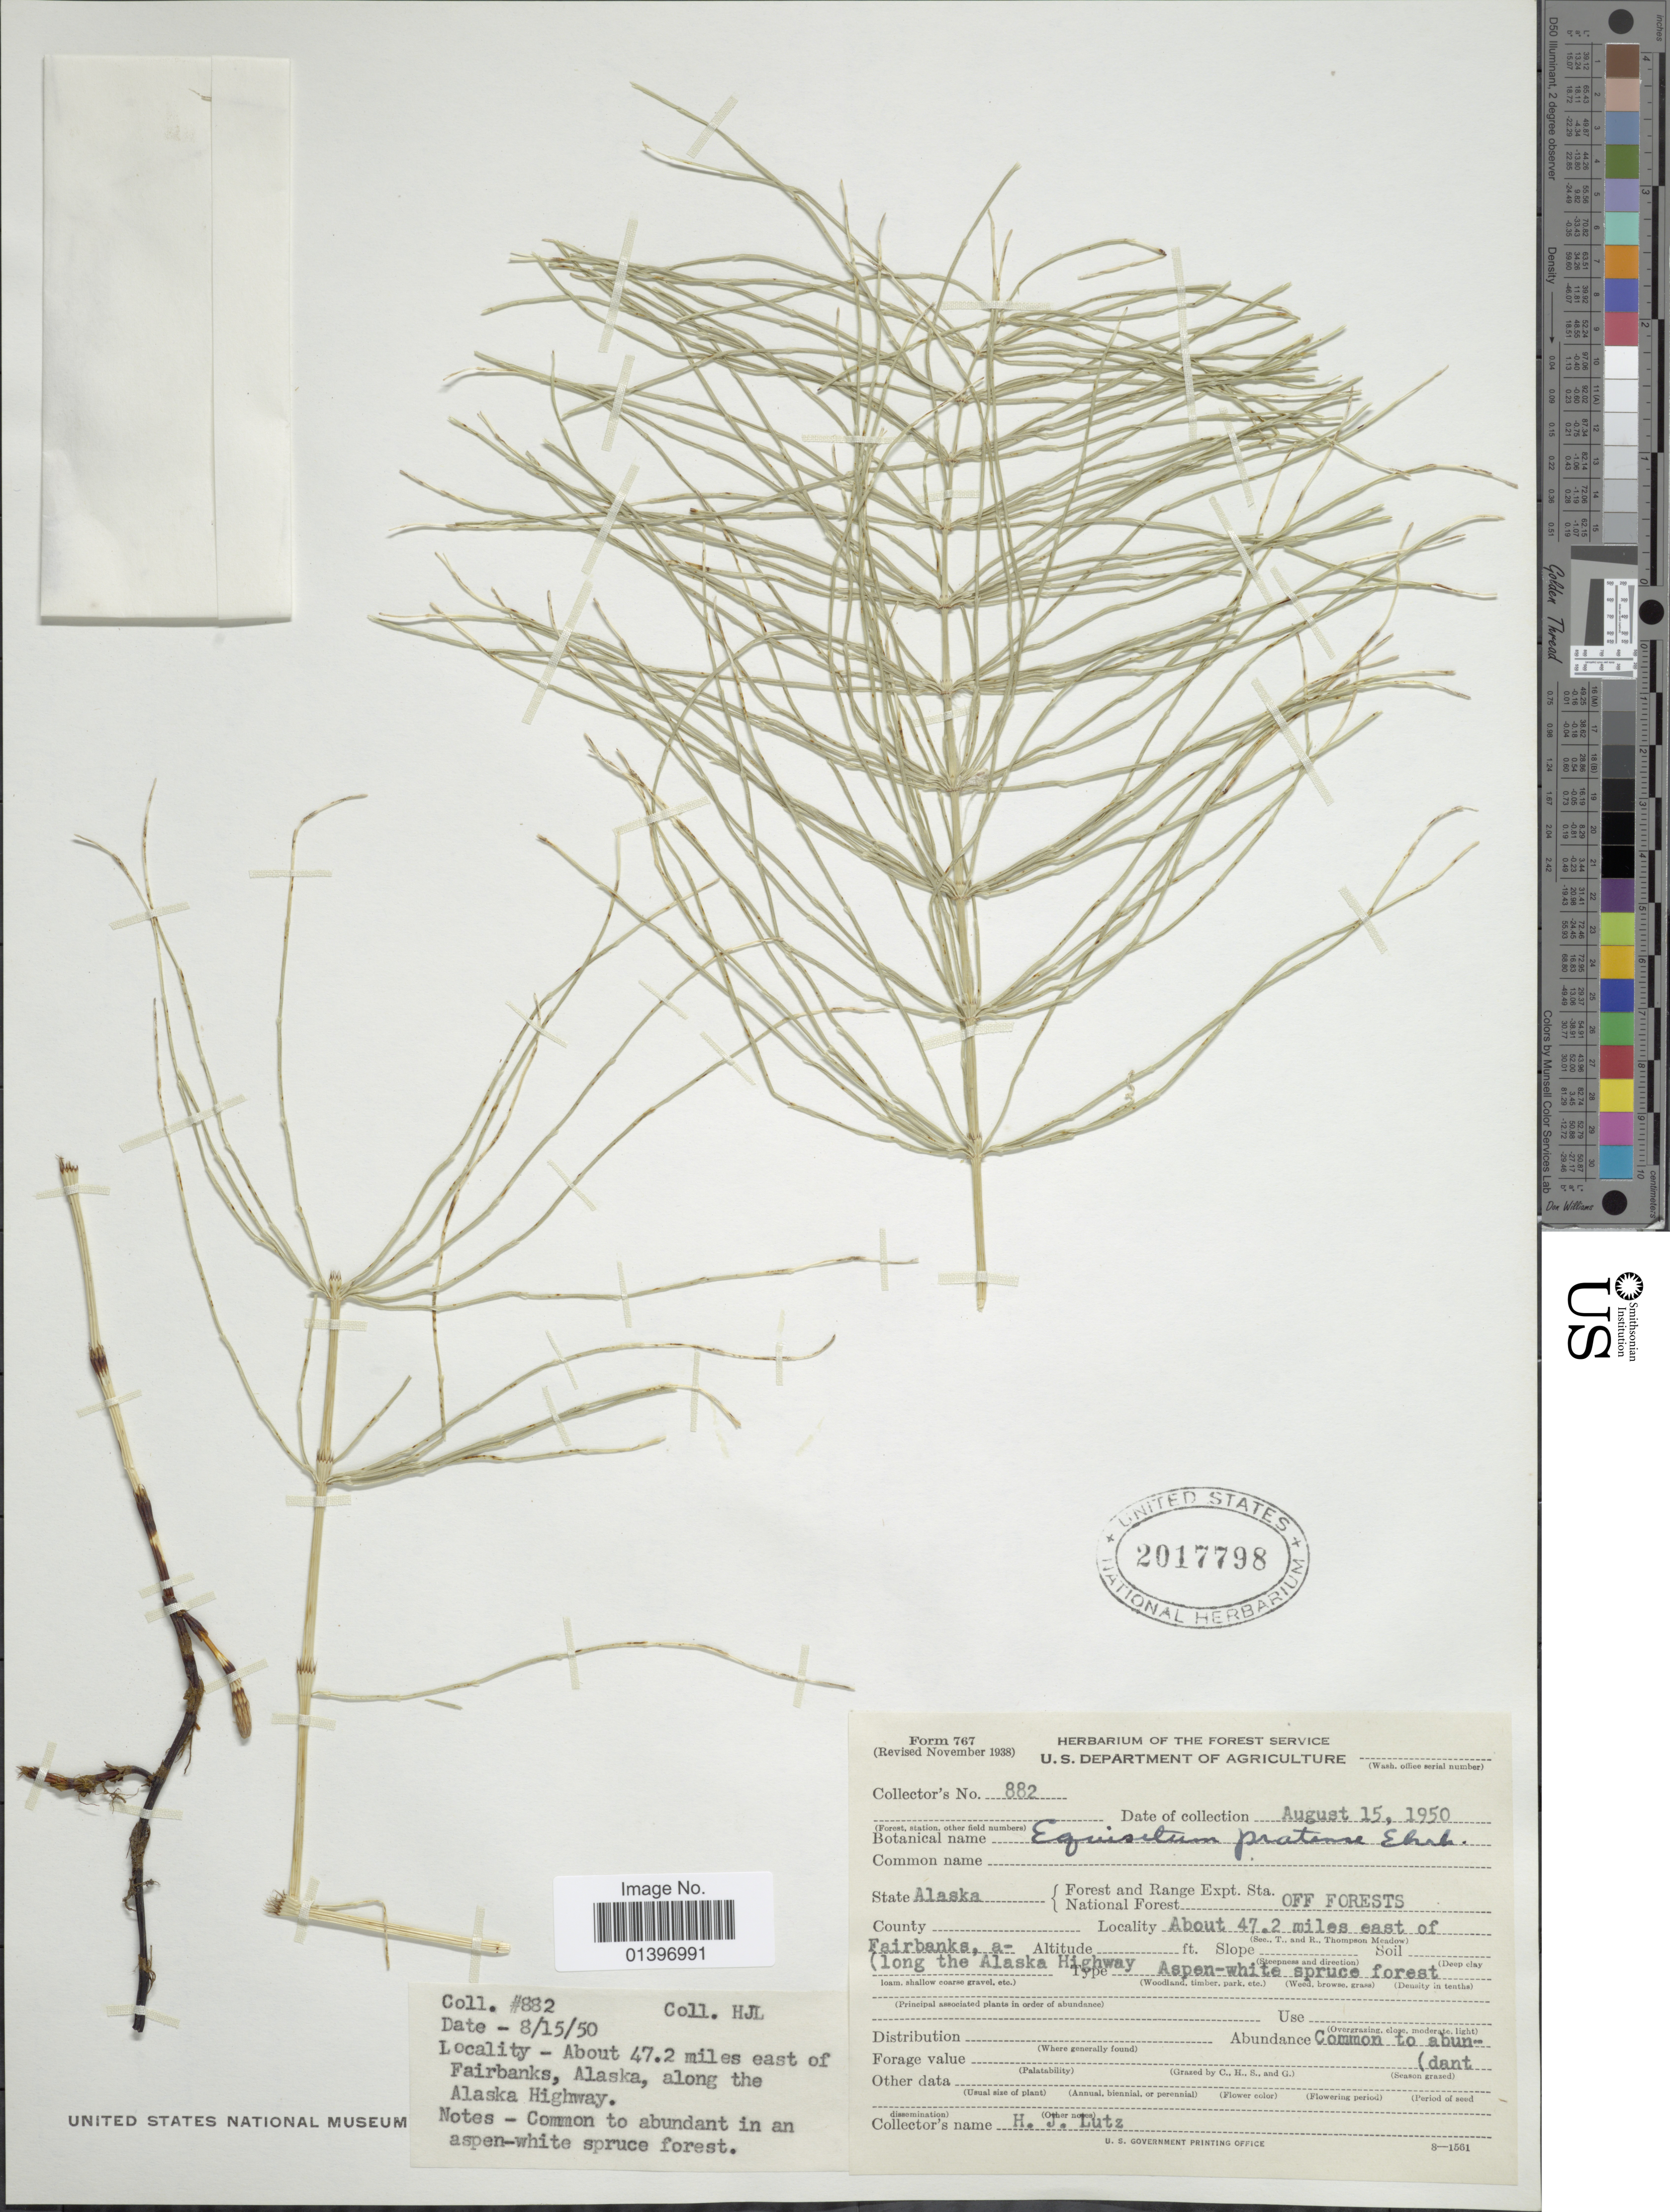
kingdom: Plantae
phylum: Tracheophyta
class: Polypodiopsida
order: Equisetales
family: Equisetaceae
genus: Equisetum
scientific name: Equisetum pratense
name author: Ehrh.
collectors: H. J. Lutz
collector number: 882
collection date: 1950-08-15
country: United States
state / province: Alaska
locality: About 47.2 miles east of Fairbanks, Alaska, along the Alaska Highway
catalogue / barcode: US 2017798